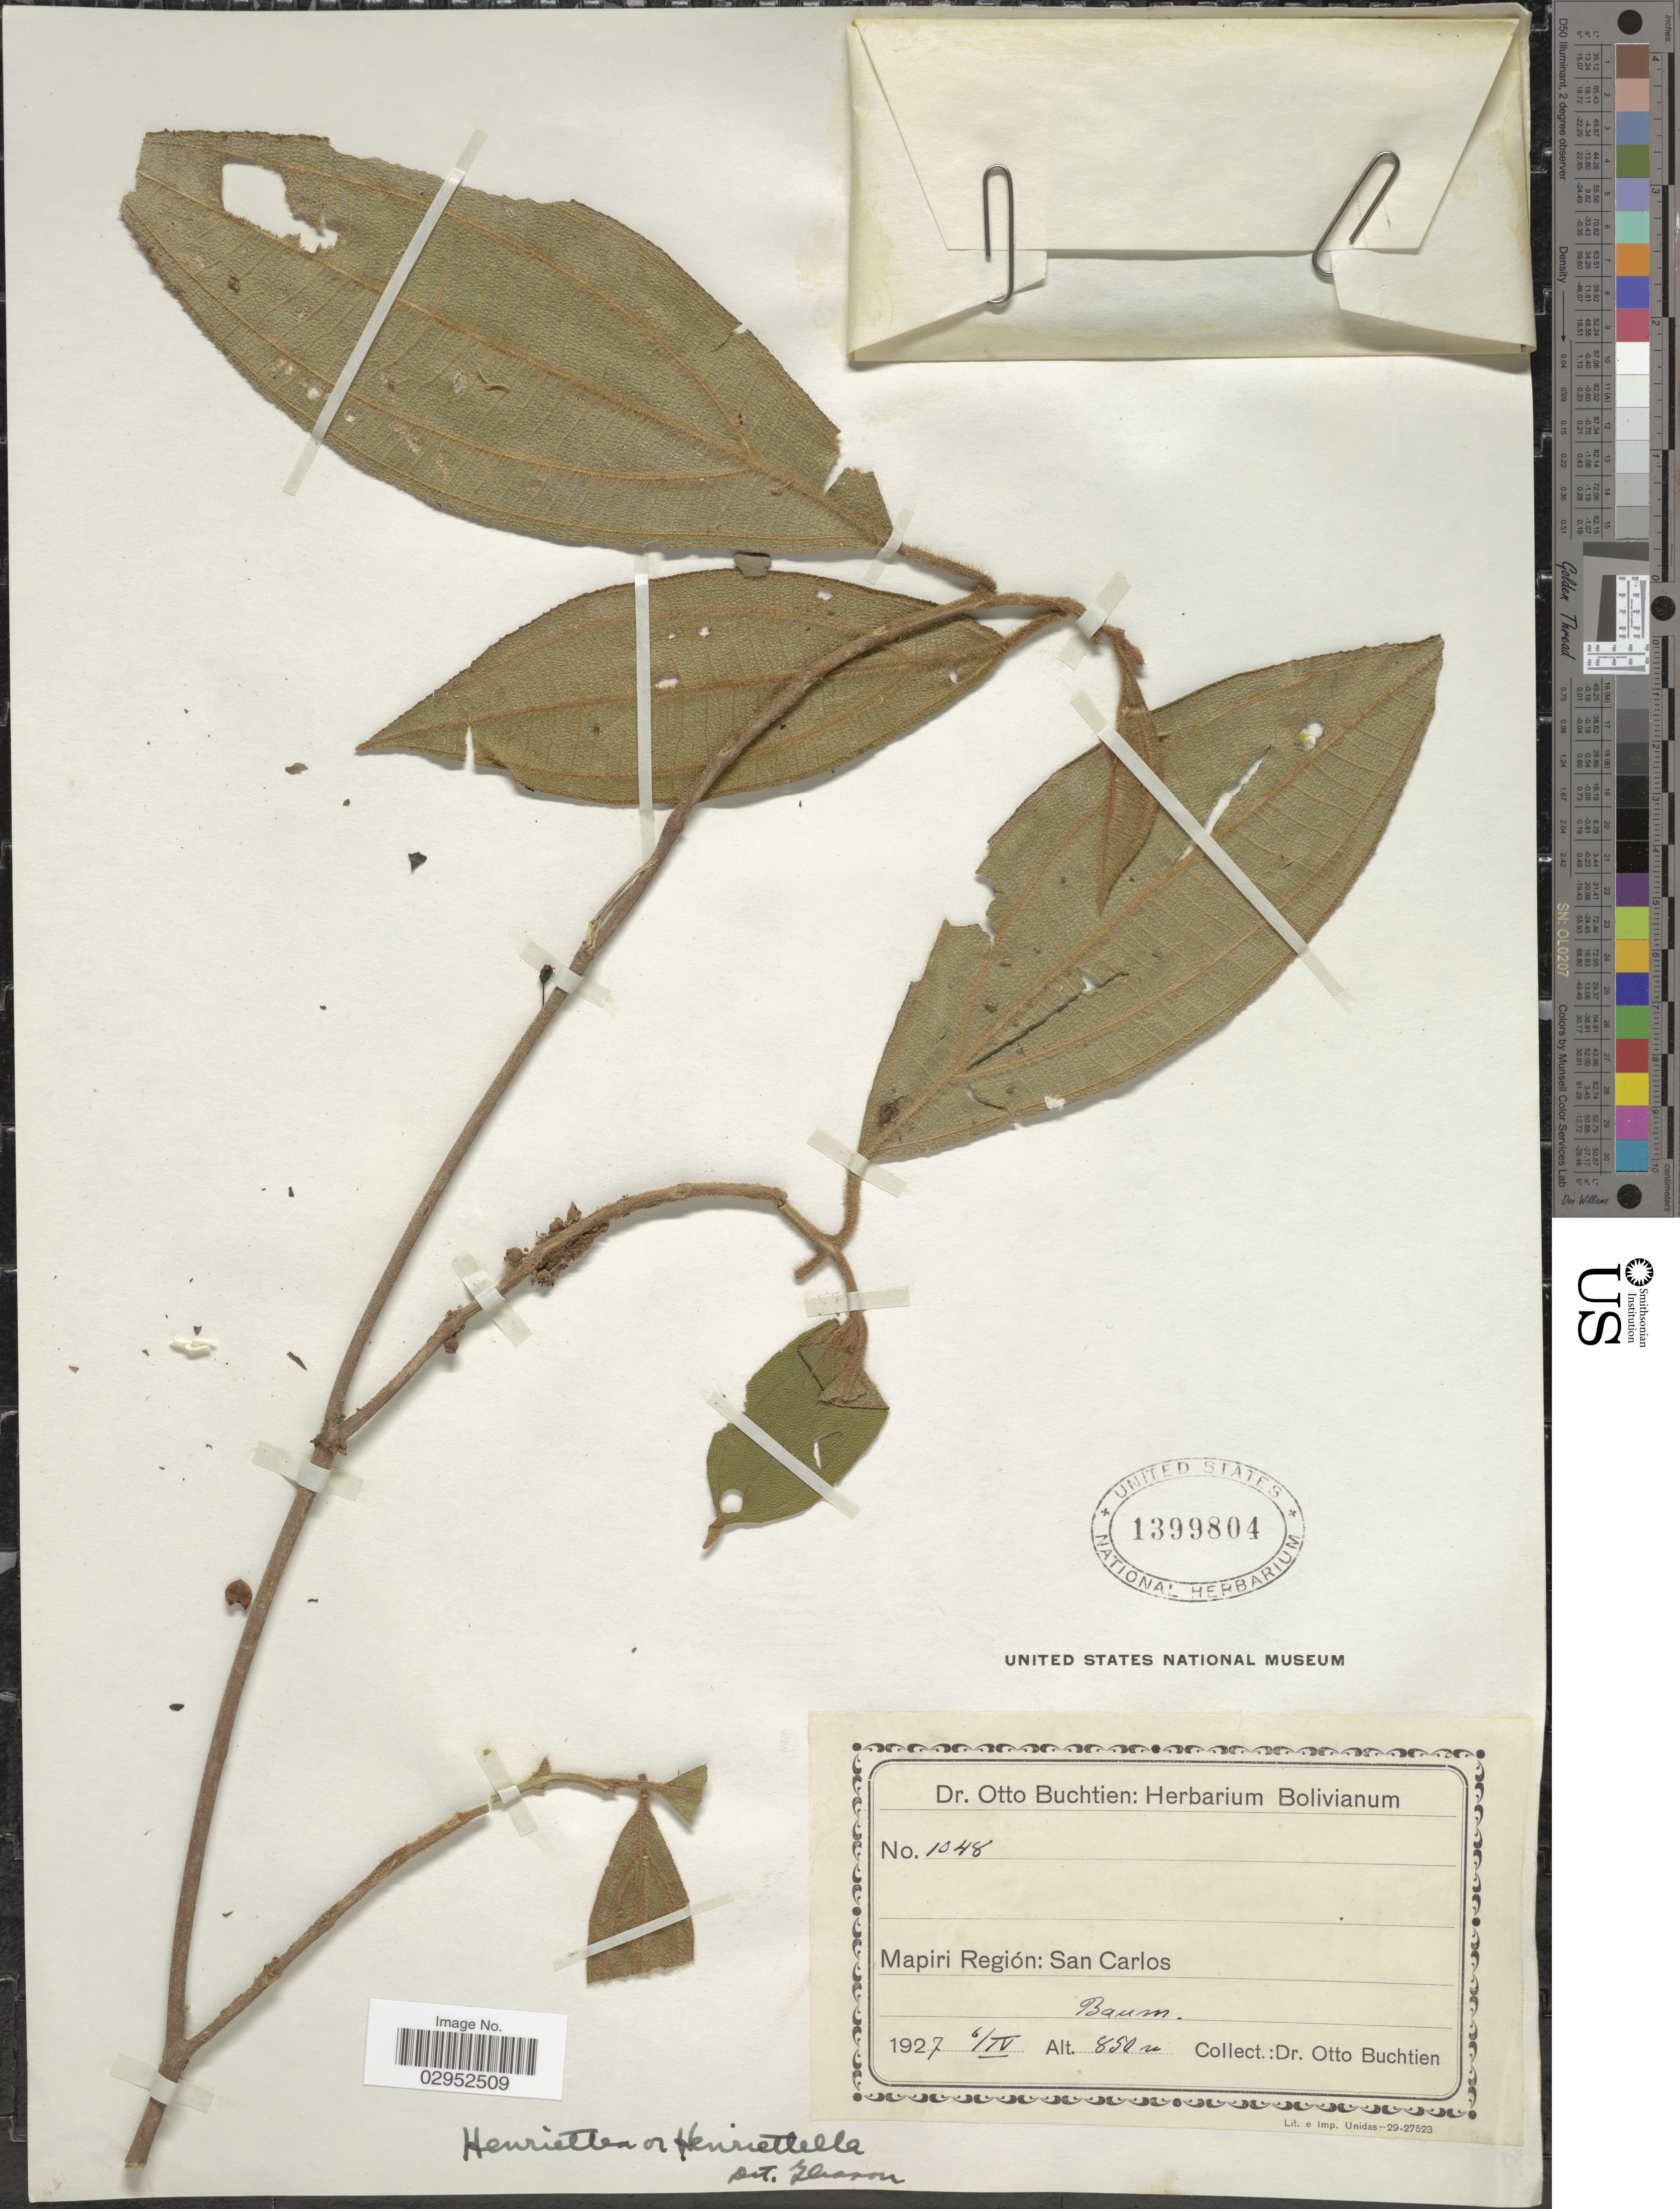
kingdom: Plantae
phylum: Tracheophyta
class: Magnoliopsida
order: Myrtales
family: Melastomataceae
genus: Henriettea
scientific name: Henriettea sp.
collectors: O. Buchtien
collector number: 1048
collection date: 1927-04-06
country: Bolivia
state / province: La Paz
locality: Mapiri Región: San Carlos, Baum.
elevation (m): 850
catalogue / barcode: US 1399804